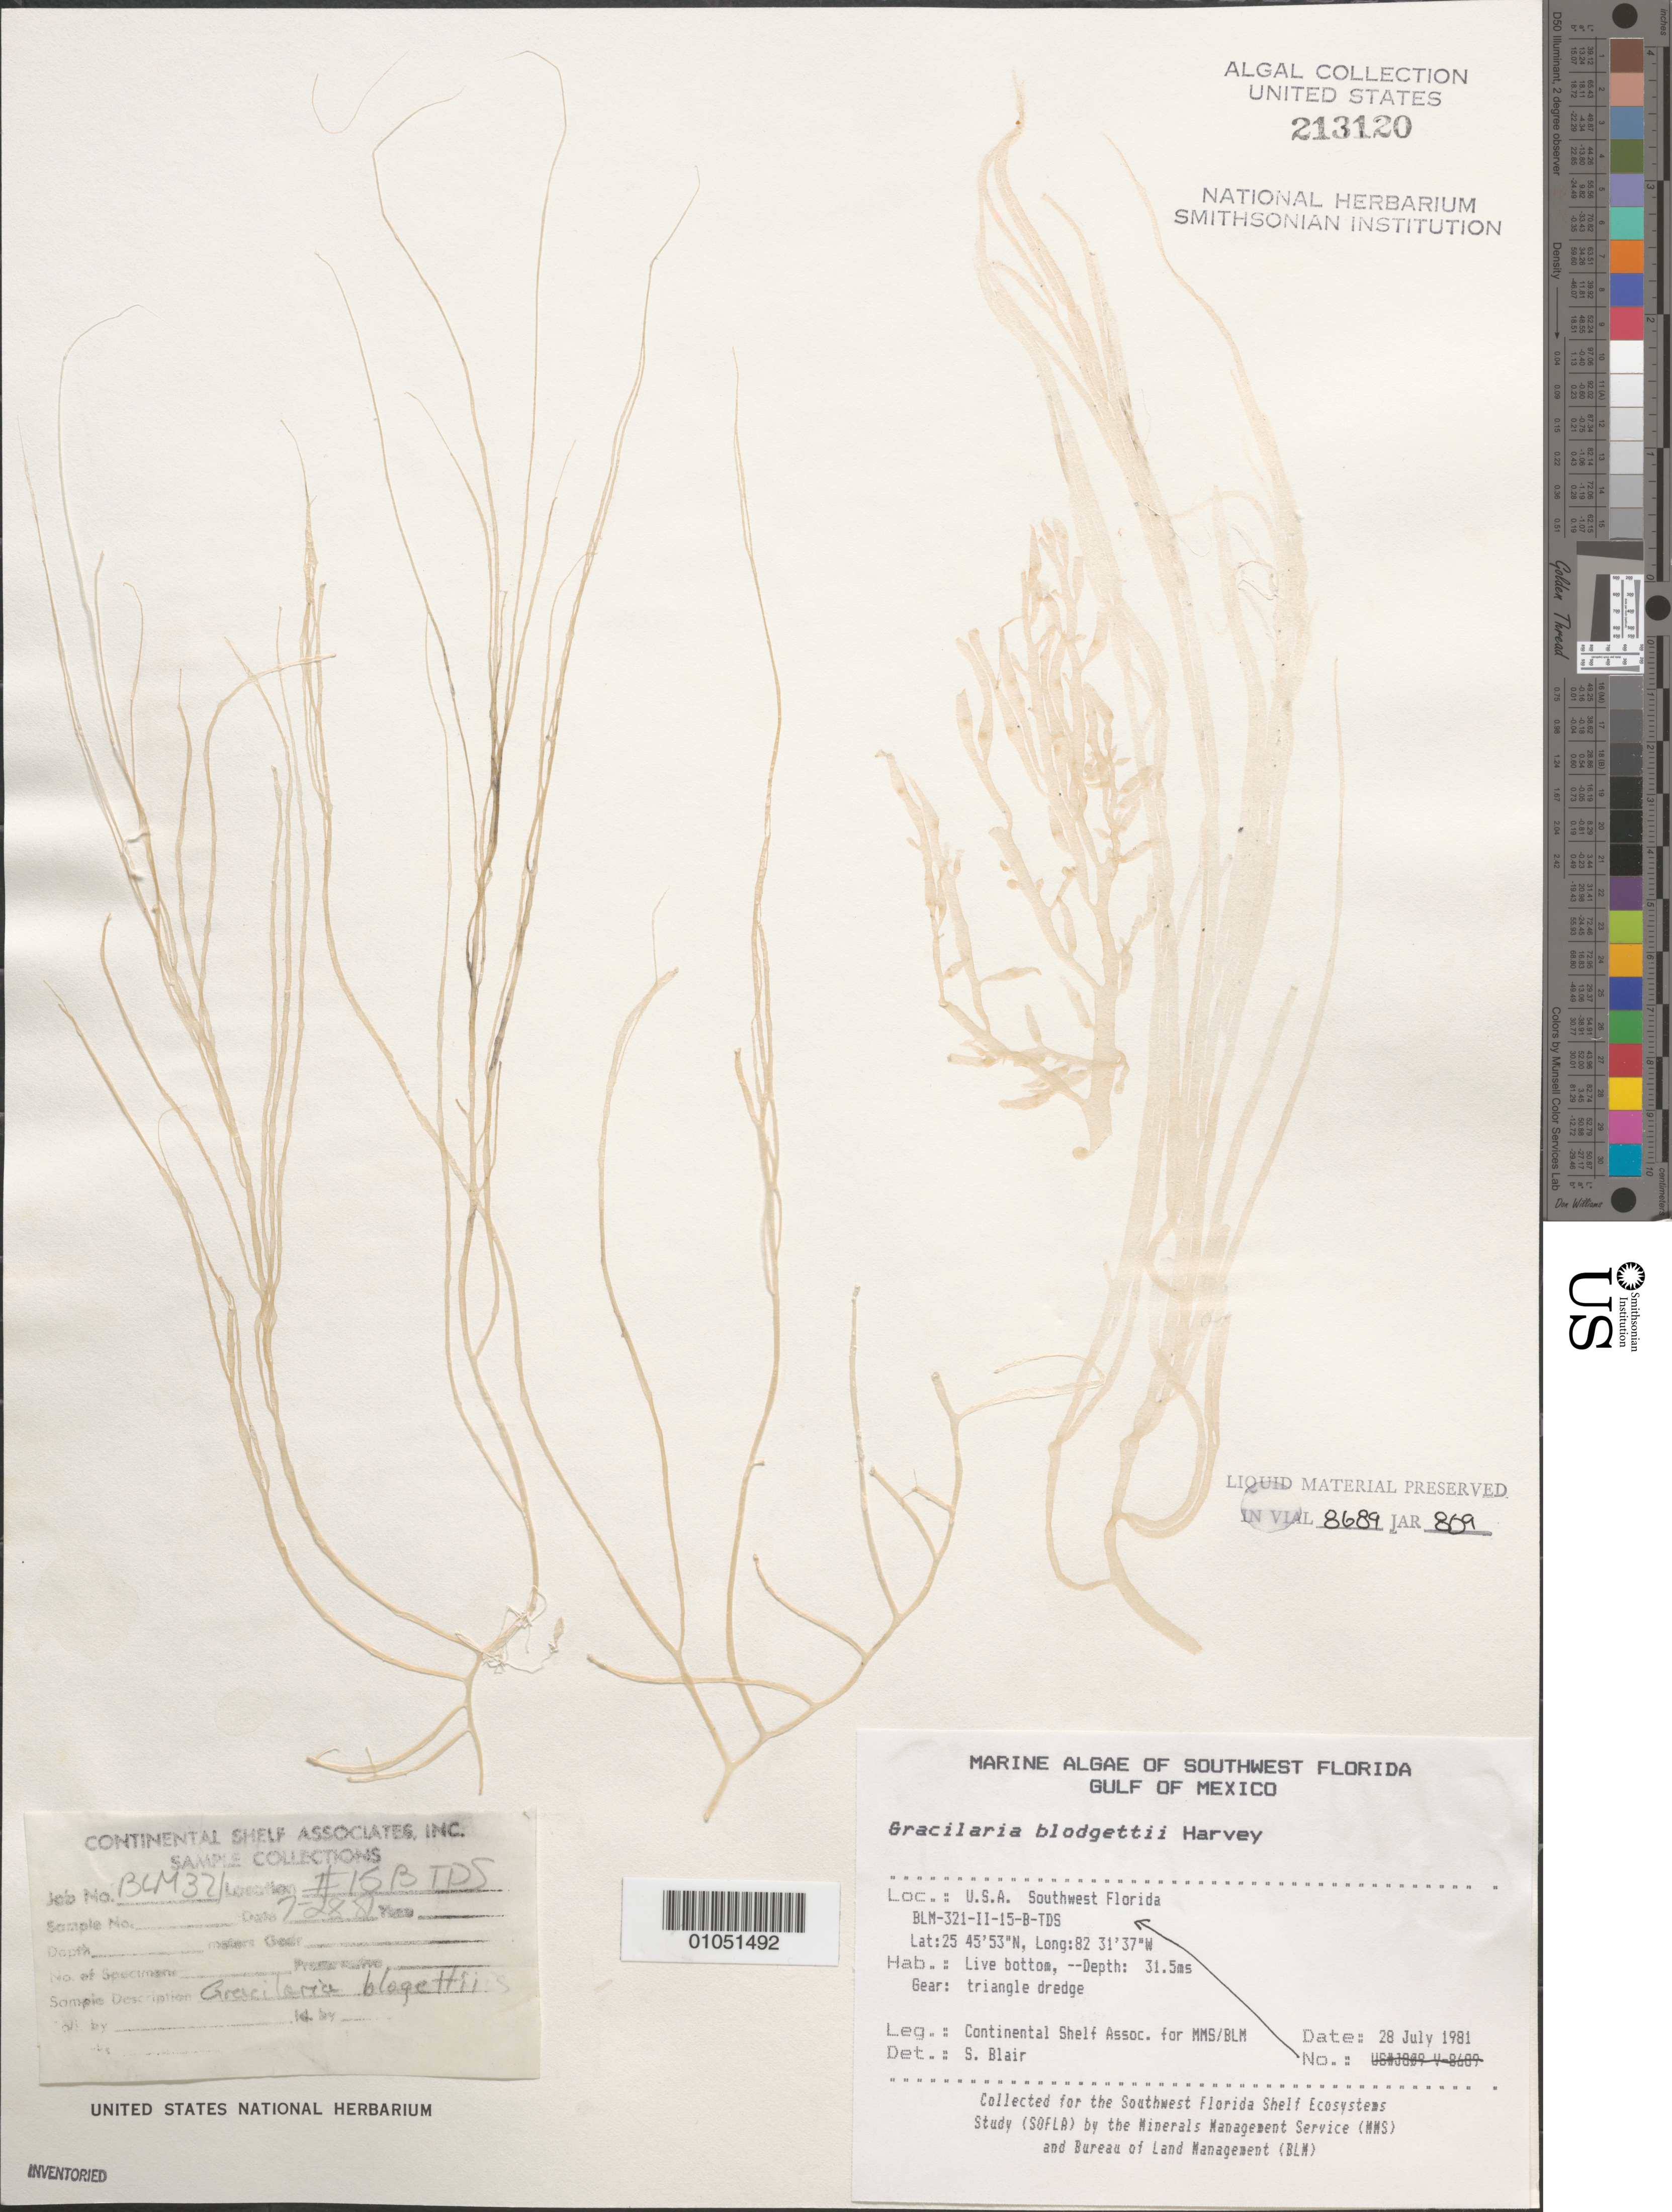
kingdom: Plantae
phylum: Rhodophyta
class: Florideophyceae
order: Gracilariales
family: Gracilariaceae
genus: Gracilaria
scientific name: Gracilaria blodgettii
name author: Harv.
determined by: Blair, S. M.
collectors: Continental Shelf Associates for the MMS/BLM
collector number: BLM-321-II-15-B-TDS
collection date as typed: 28 Jul 1981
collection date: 1981-07-28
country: United States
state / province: Florida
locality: Gulf of Mexico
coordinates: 25 45'53"N, 82 31'37"W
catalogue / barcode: US 213120